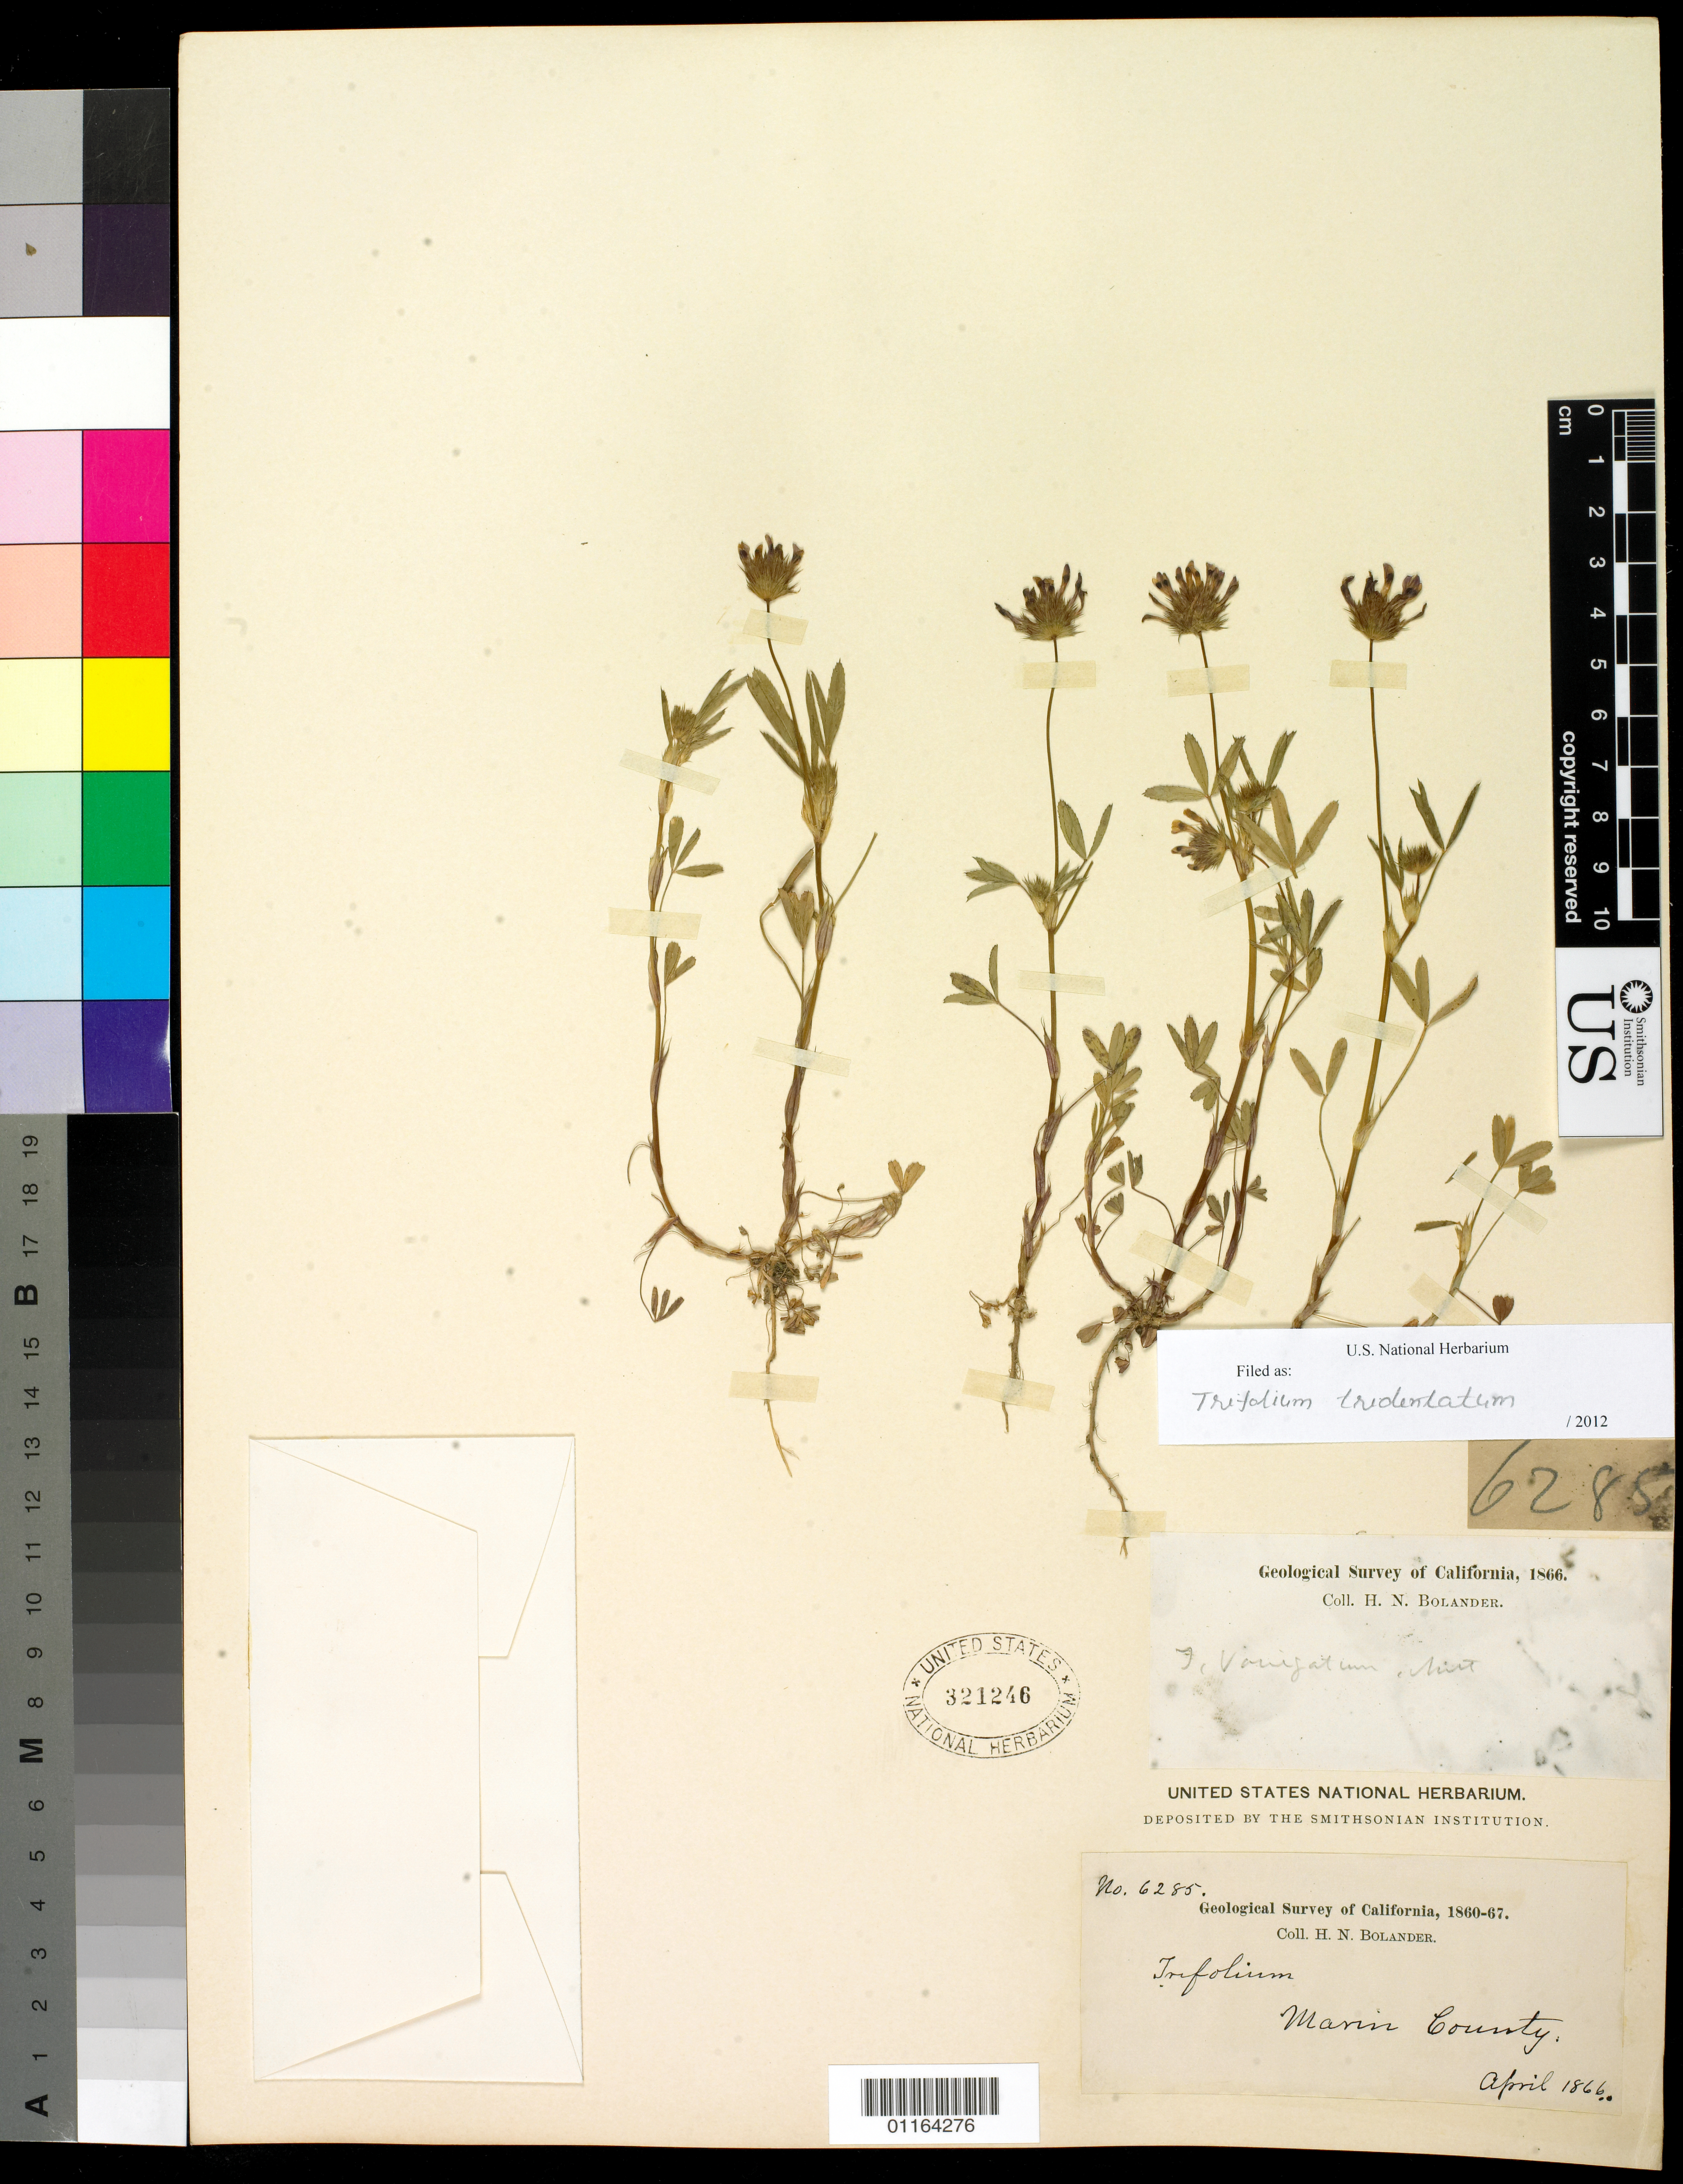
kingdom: Plantae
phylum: Tracheophyta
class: Magnoliopsida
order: Fabales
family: Fabaceae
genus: Trifolium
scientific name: Trifolium tridentatum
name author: Lindl.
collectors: H. Bolander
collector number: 6285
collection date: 1866-04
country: United States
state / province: California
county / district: Marin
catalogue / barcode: US 321246